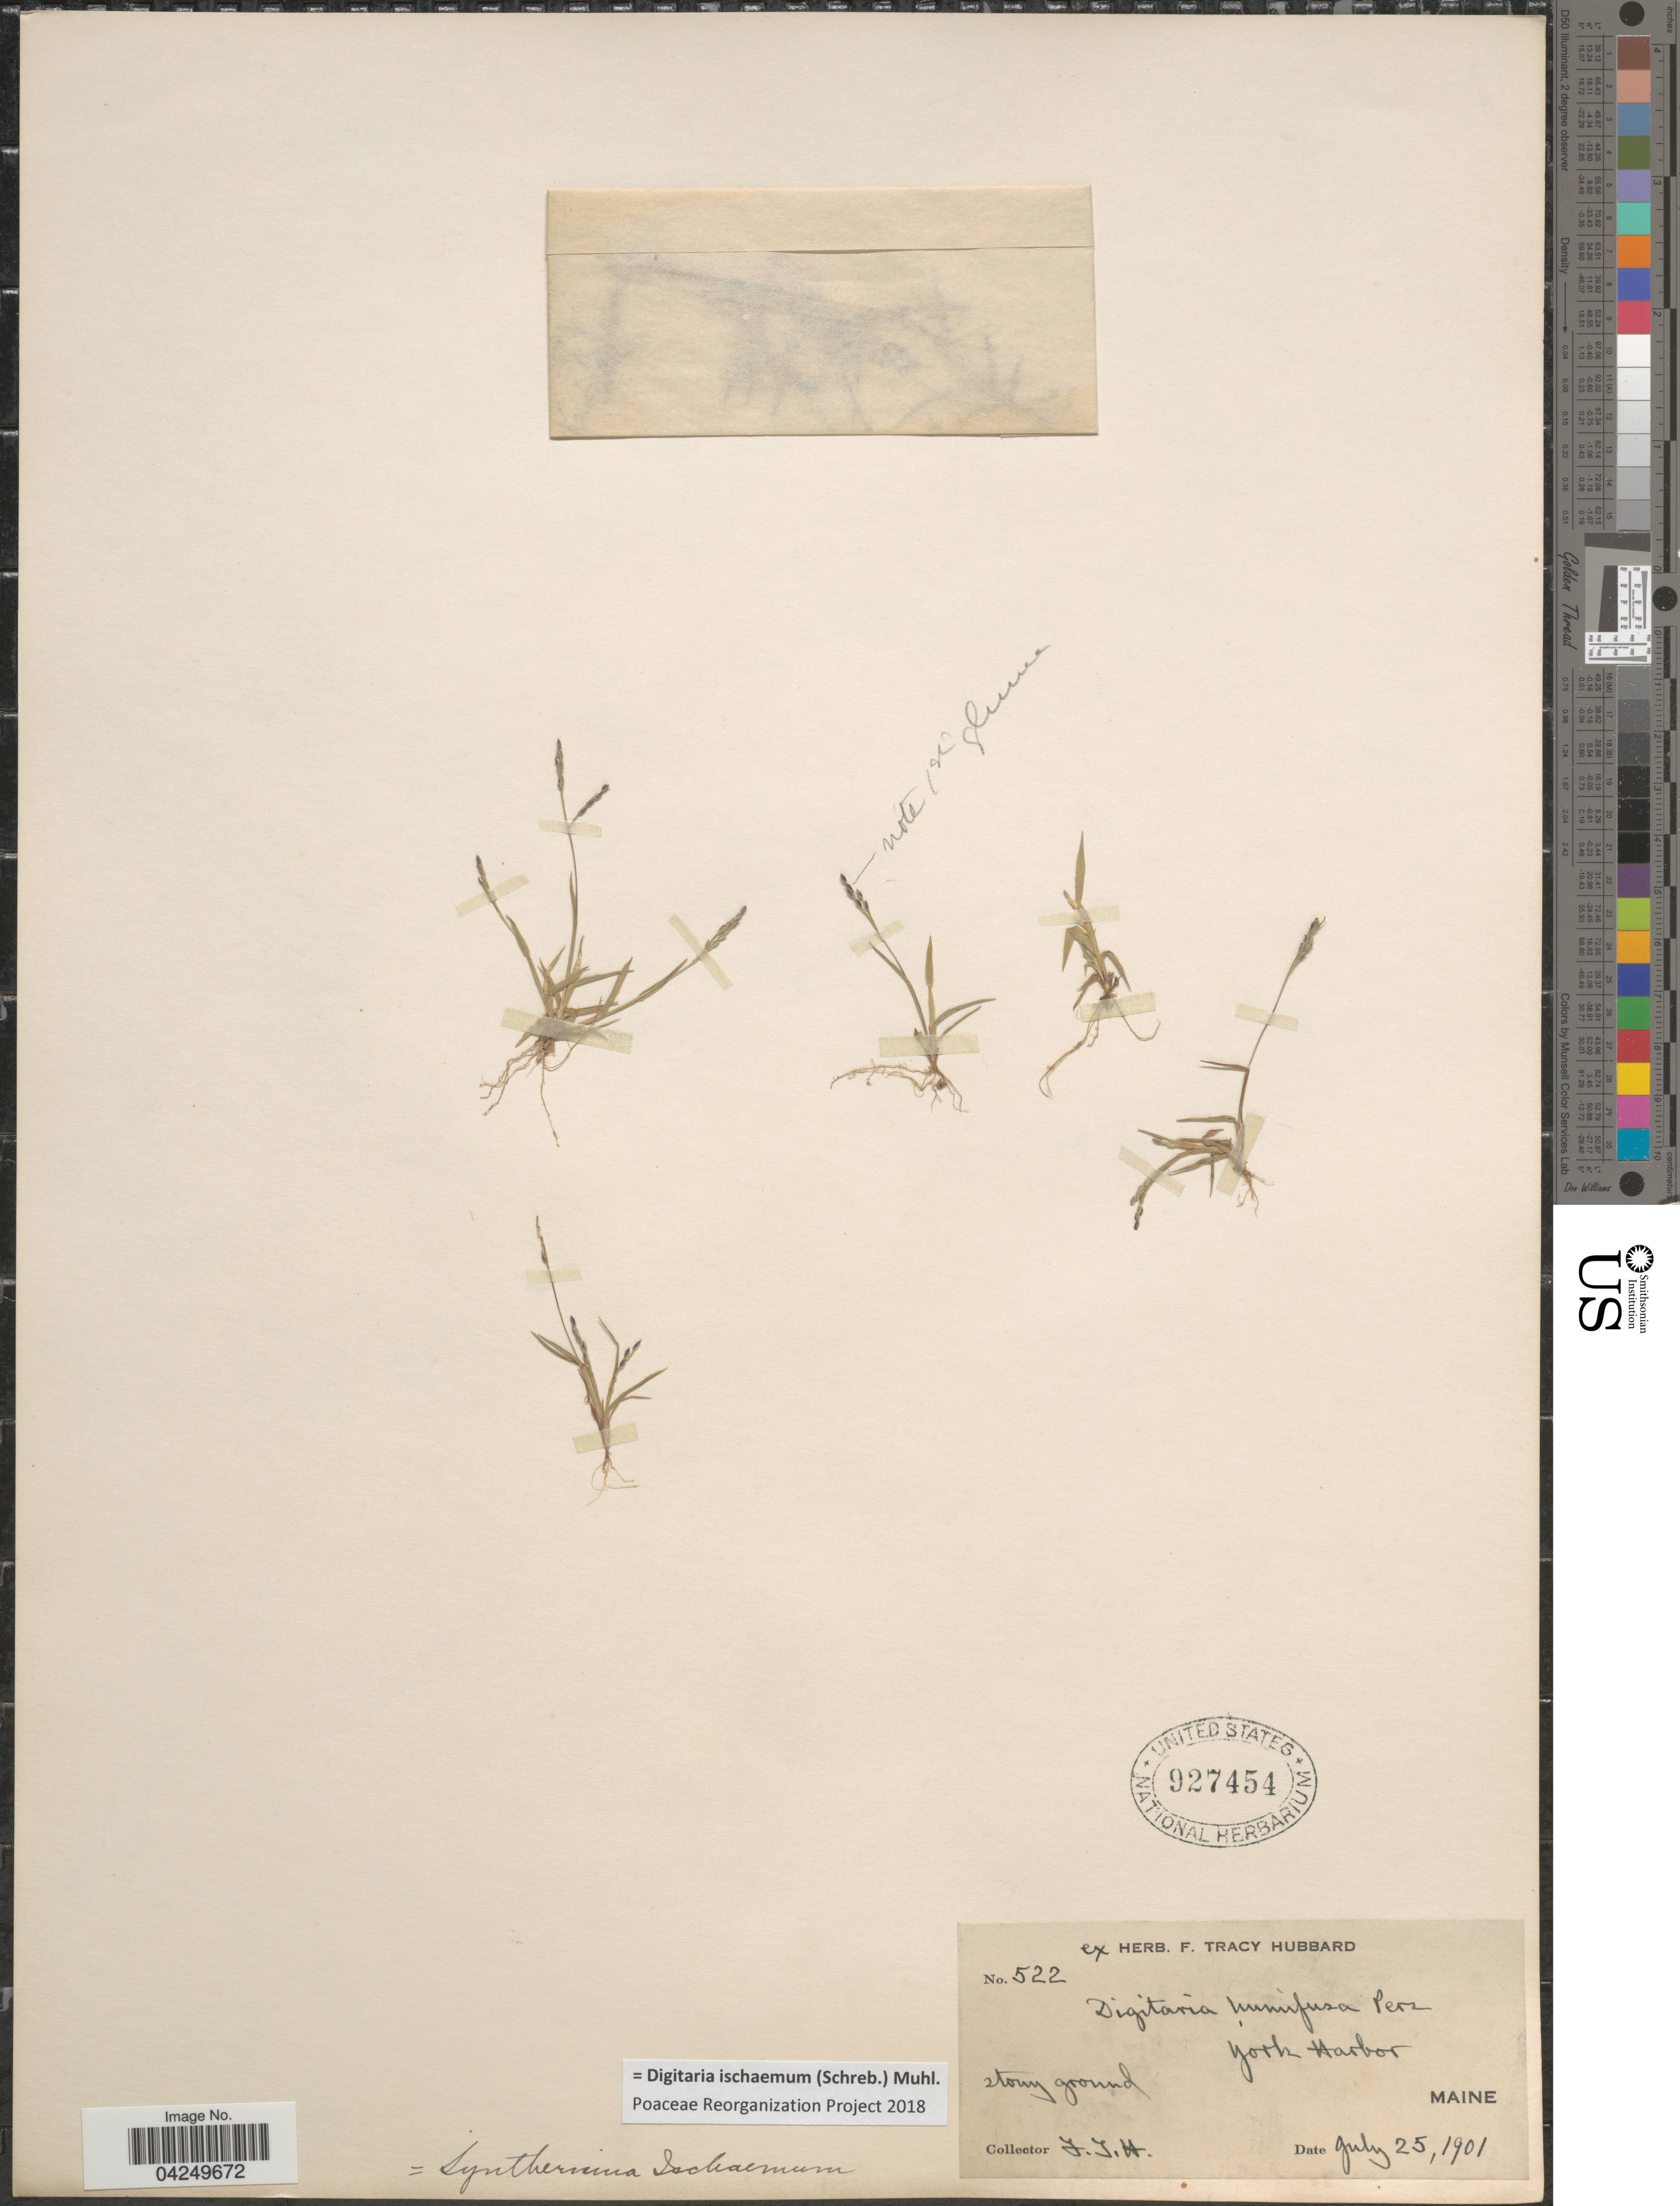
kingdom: Plantae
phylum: Tracheophyta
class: Liliopsida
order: Poales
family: Poaceae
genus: Digitaria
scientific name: Digitaria ischaemum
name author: (Schreber) Schreber ex Muhl.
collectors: F. T. Hubbard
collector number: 522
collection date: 1901-07-25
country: United States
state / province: Maine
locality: York Harbor.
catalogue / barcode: US 927454